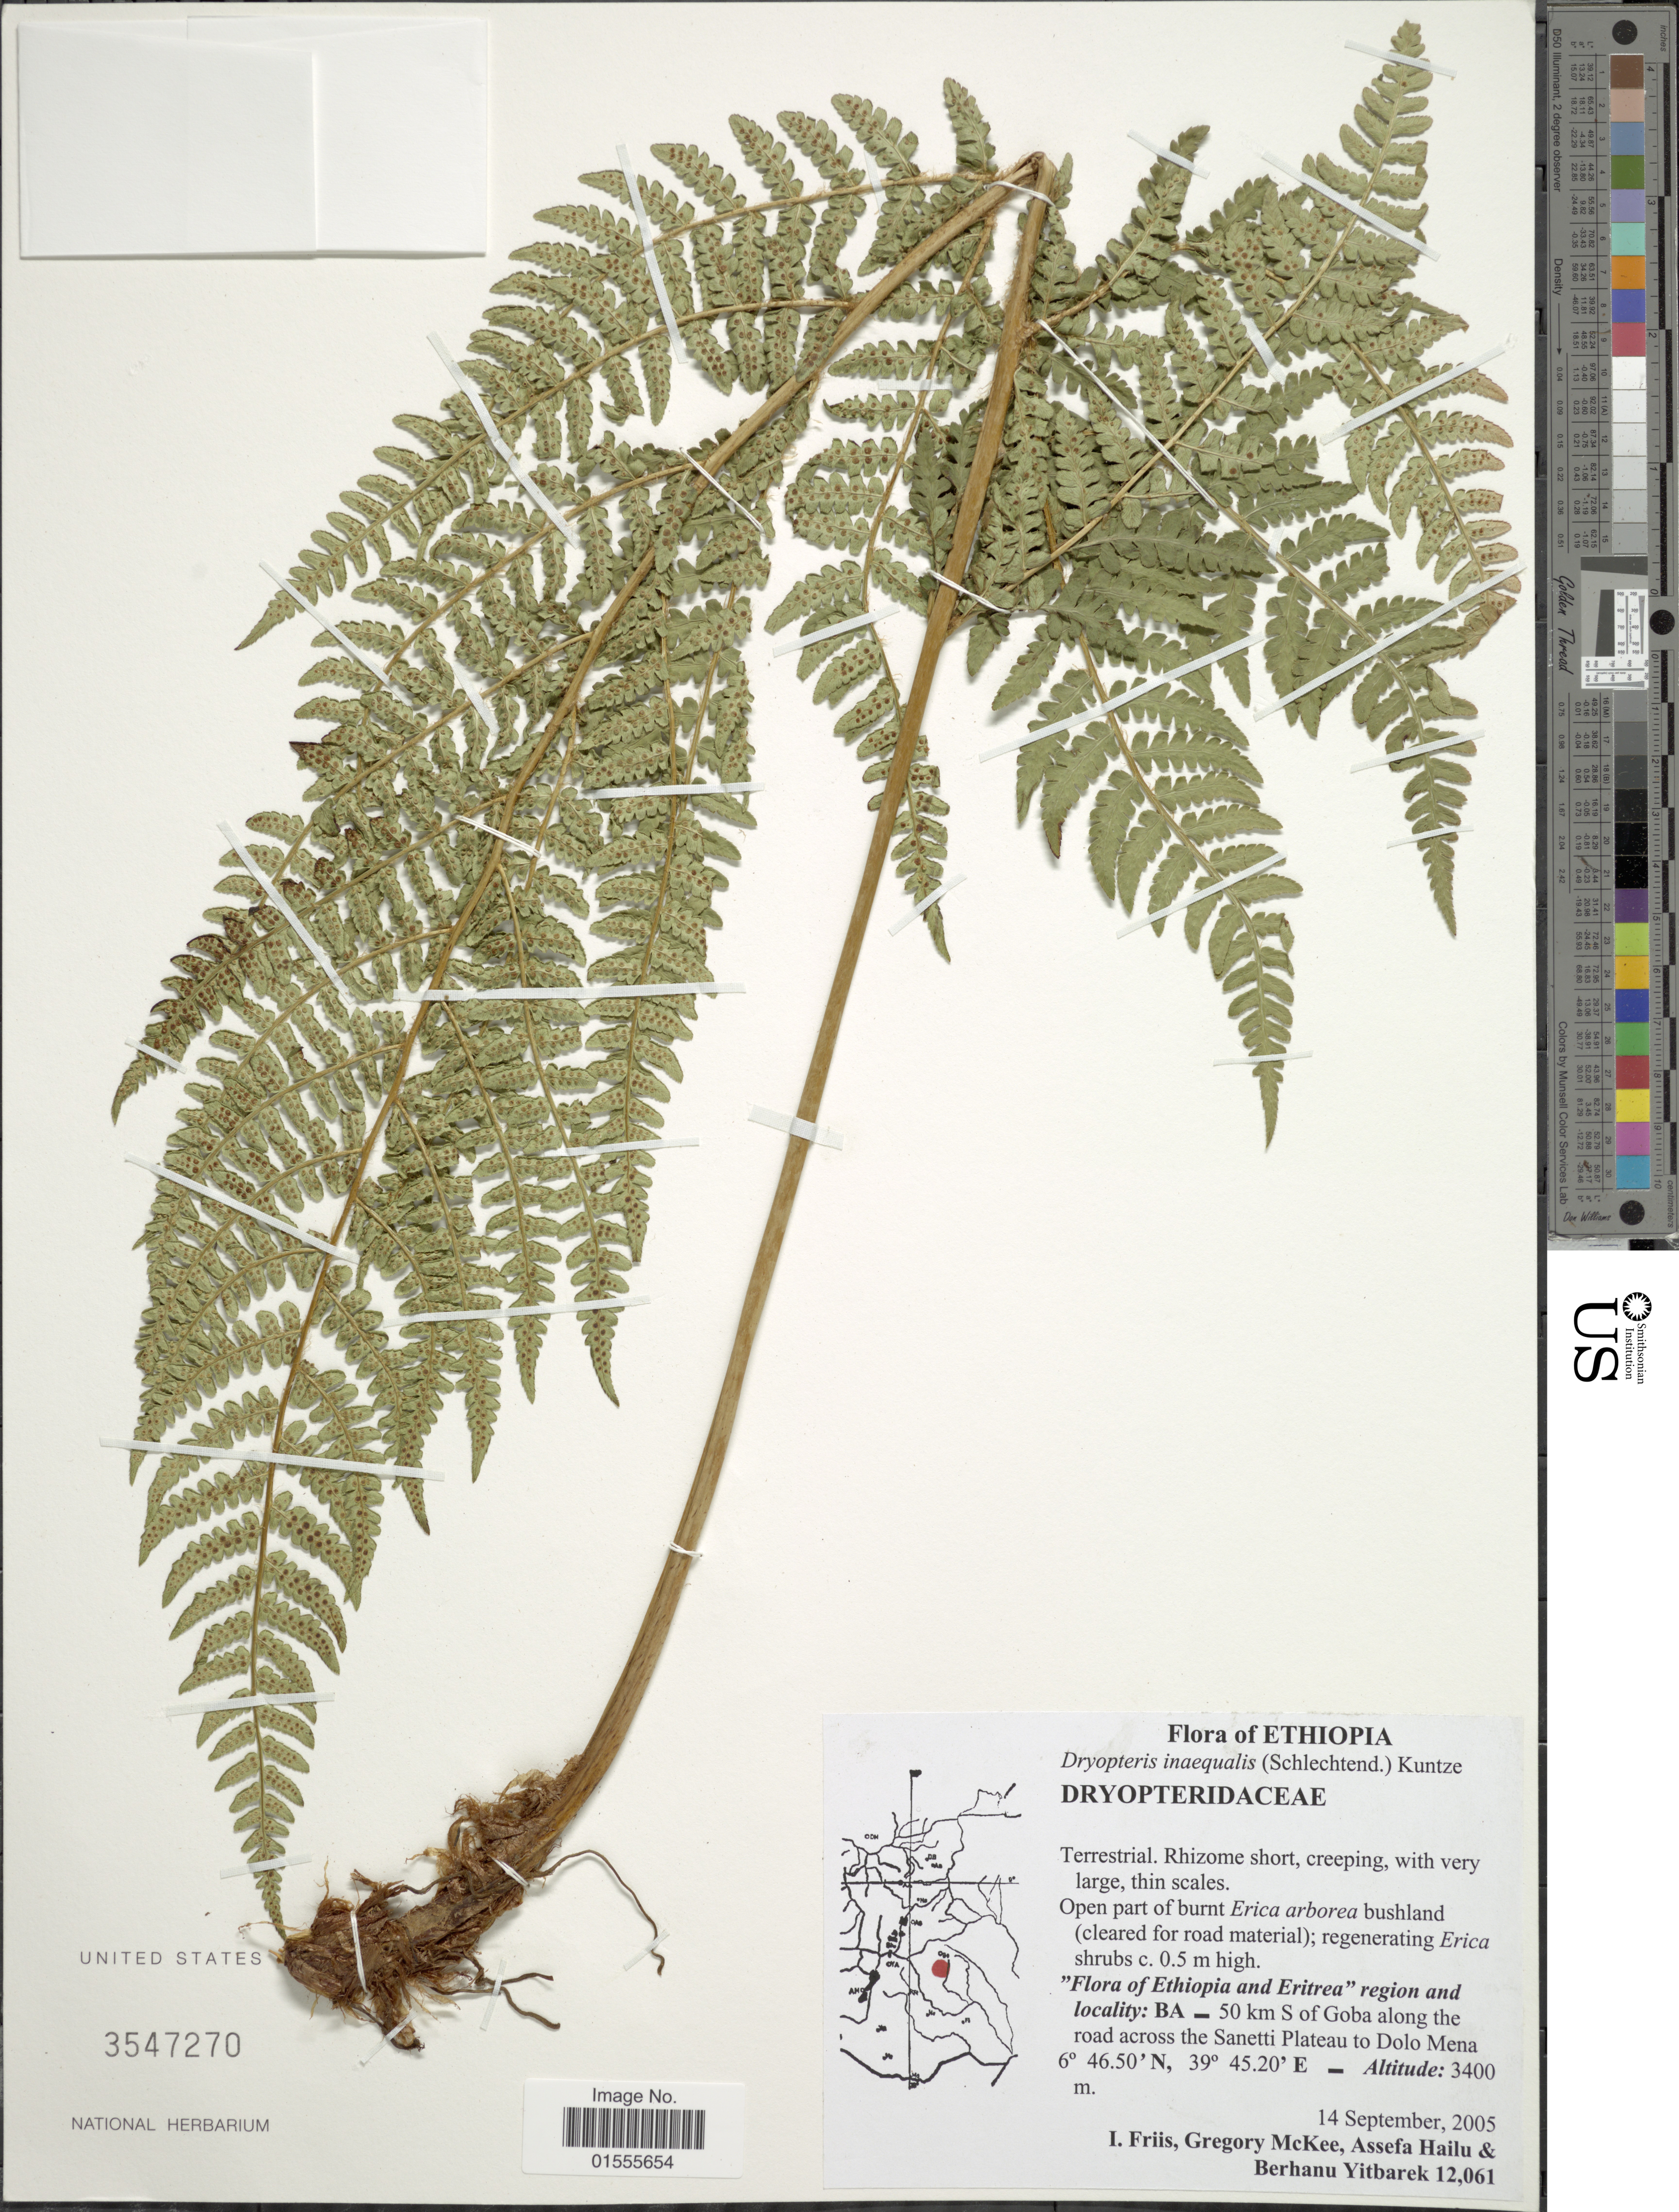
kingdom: Plantae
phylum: Tracheophyta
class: Polypodiopsida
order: Polypodiales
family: Dryopteridaceae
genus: Dryopteris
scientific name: Dryopteris inaequalis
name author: (Schltdl.) Kuntze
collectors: I. Friis, G. S. McKee, A. Hailu & B. Yitbarek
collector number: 12061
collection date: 2005-09-14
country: Ethiopia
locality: Ethipoa and Eritrea, BA _ 50 km S of Goba along the road across the Sanetti Plateau to Dolo Mena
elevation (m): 3400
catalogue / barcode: US 3547270